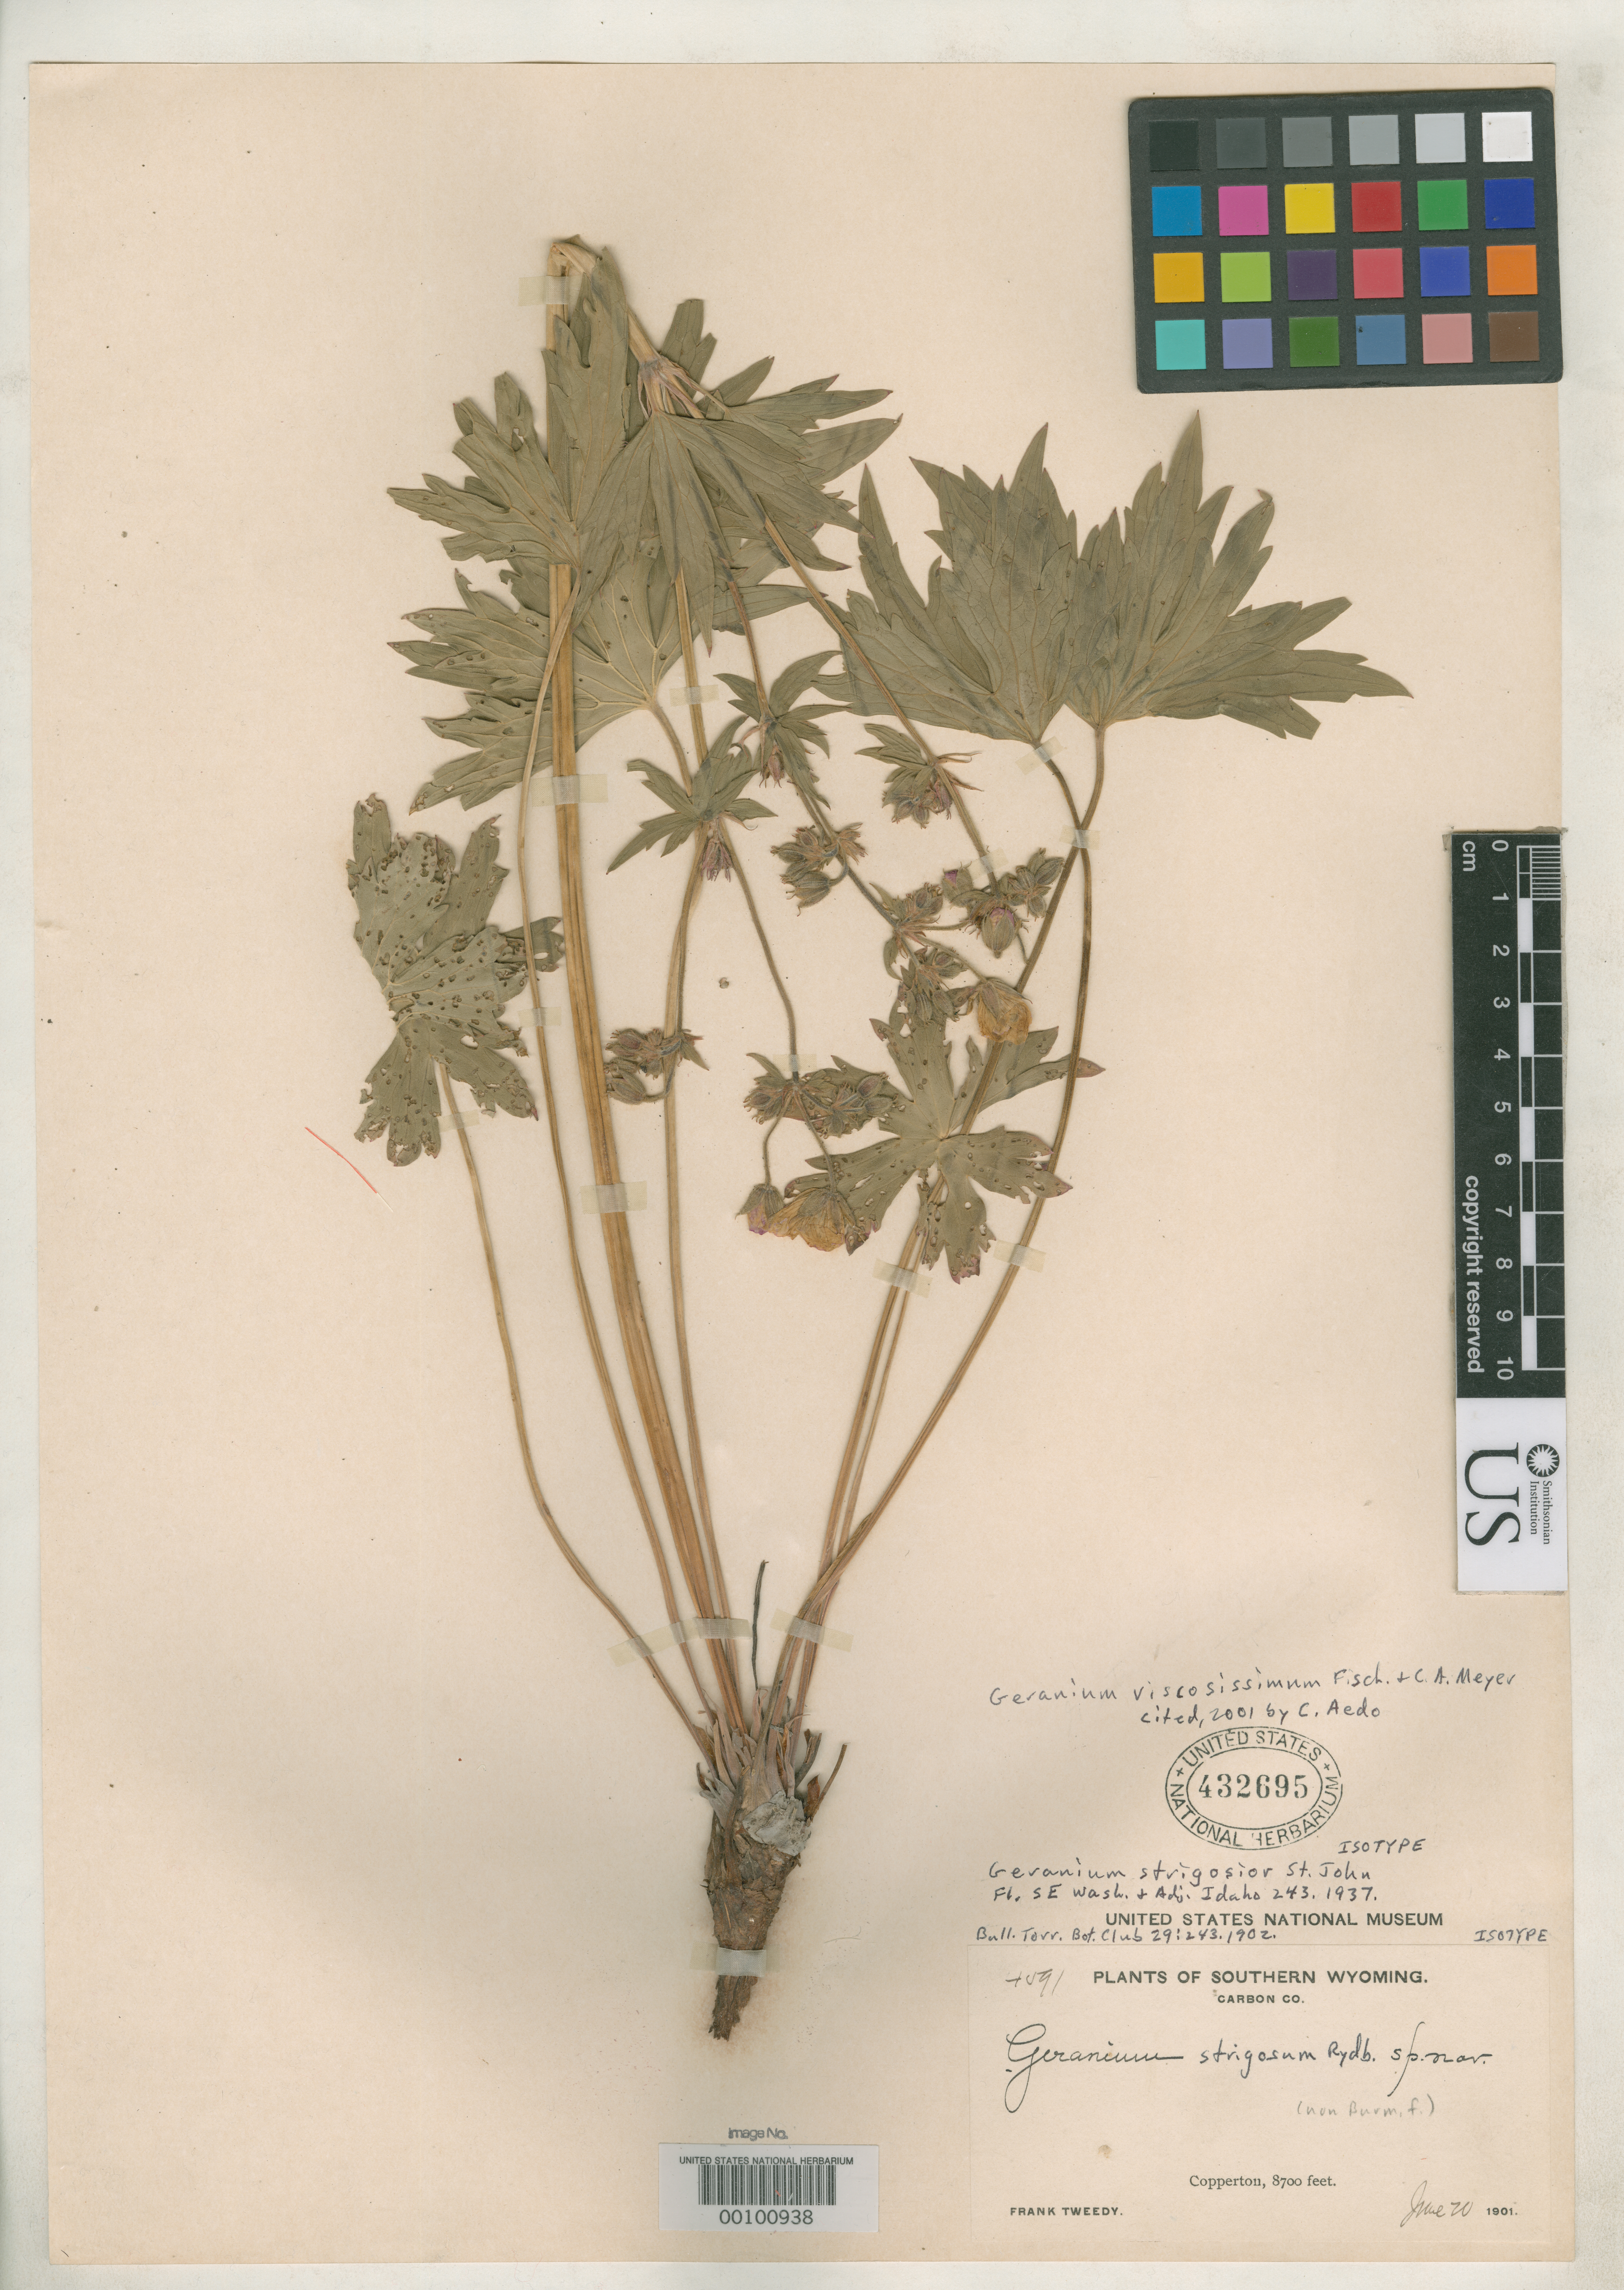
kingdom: Plantae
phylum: Tracheophyta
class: Magnoliopsida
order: Geraniales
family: Geraniaceae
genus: Geranium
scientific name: Geranium strigosior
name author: H. St. John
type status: Isotype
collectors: F. Tweedy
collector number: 4091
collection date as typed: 20 Jun 1901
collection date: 1901-06-20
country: United States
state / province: Wyoming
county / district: Carbon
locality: Copperton.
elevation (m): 2652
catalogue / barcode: US 432695-2